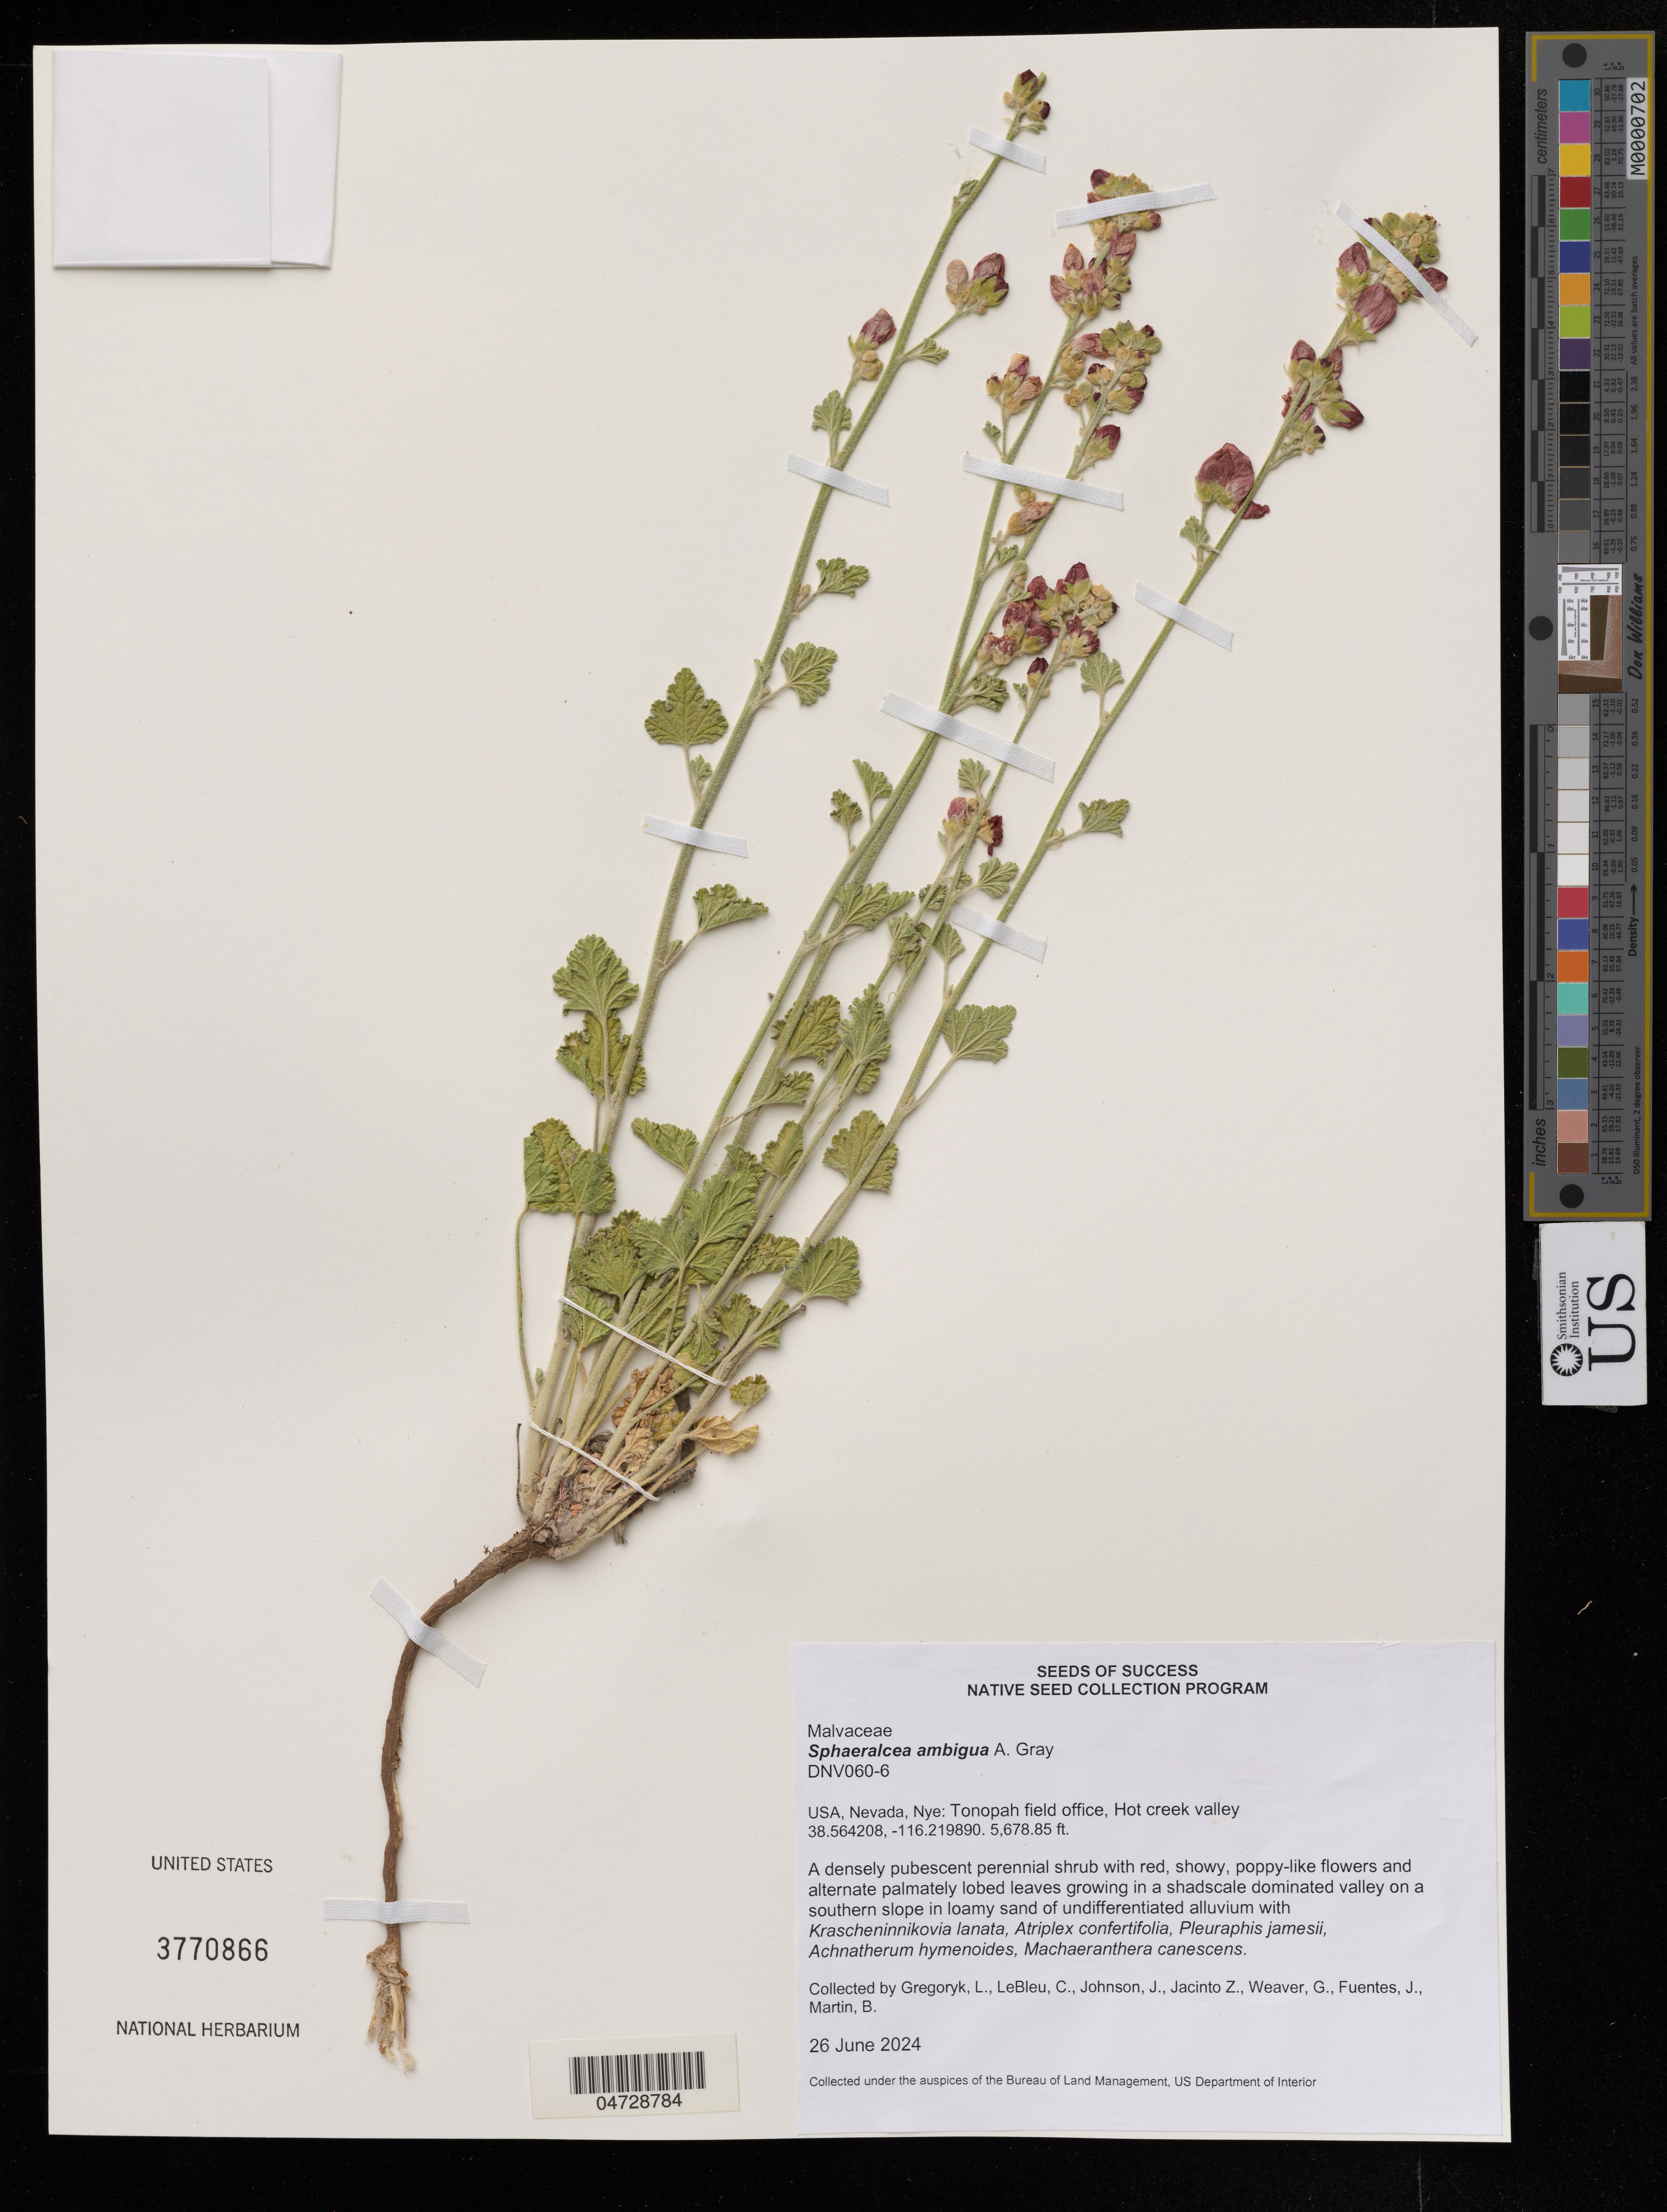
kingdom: Plantae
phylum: Tracheophyta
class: Magnoliopsida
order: Malvales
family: Malvaceae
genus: Sphaeralcea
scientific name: Sphaeralcea ambigua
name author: A. Gray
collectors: L. Gregoryk, C. LeBleu & J. Johnson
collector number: DNV060-6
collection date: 2024-06-26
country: United States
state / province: Nevada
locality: Nye: Tonopah field office, Hot creek valley.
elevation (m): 1730.91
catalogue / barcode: US 3770866